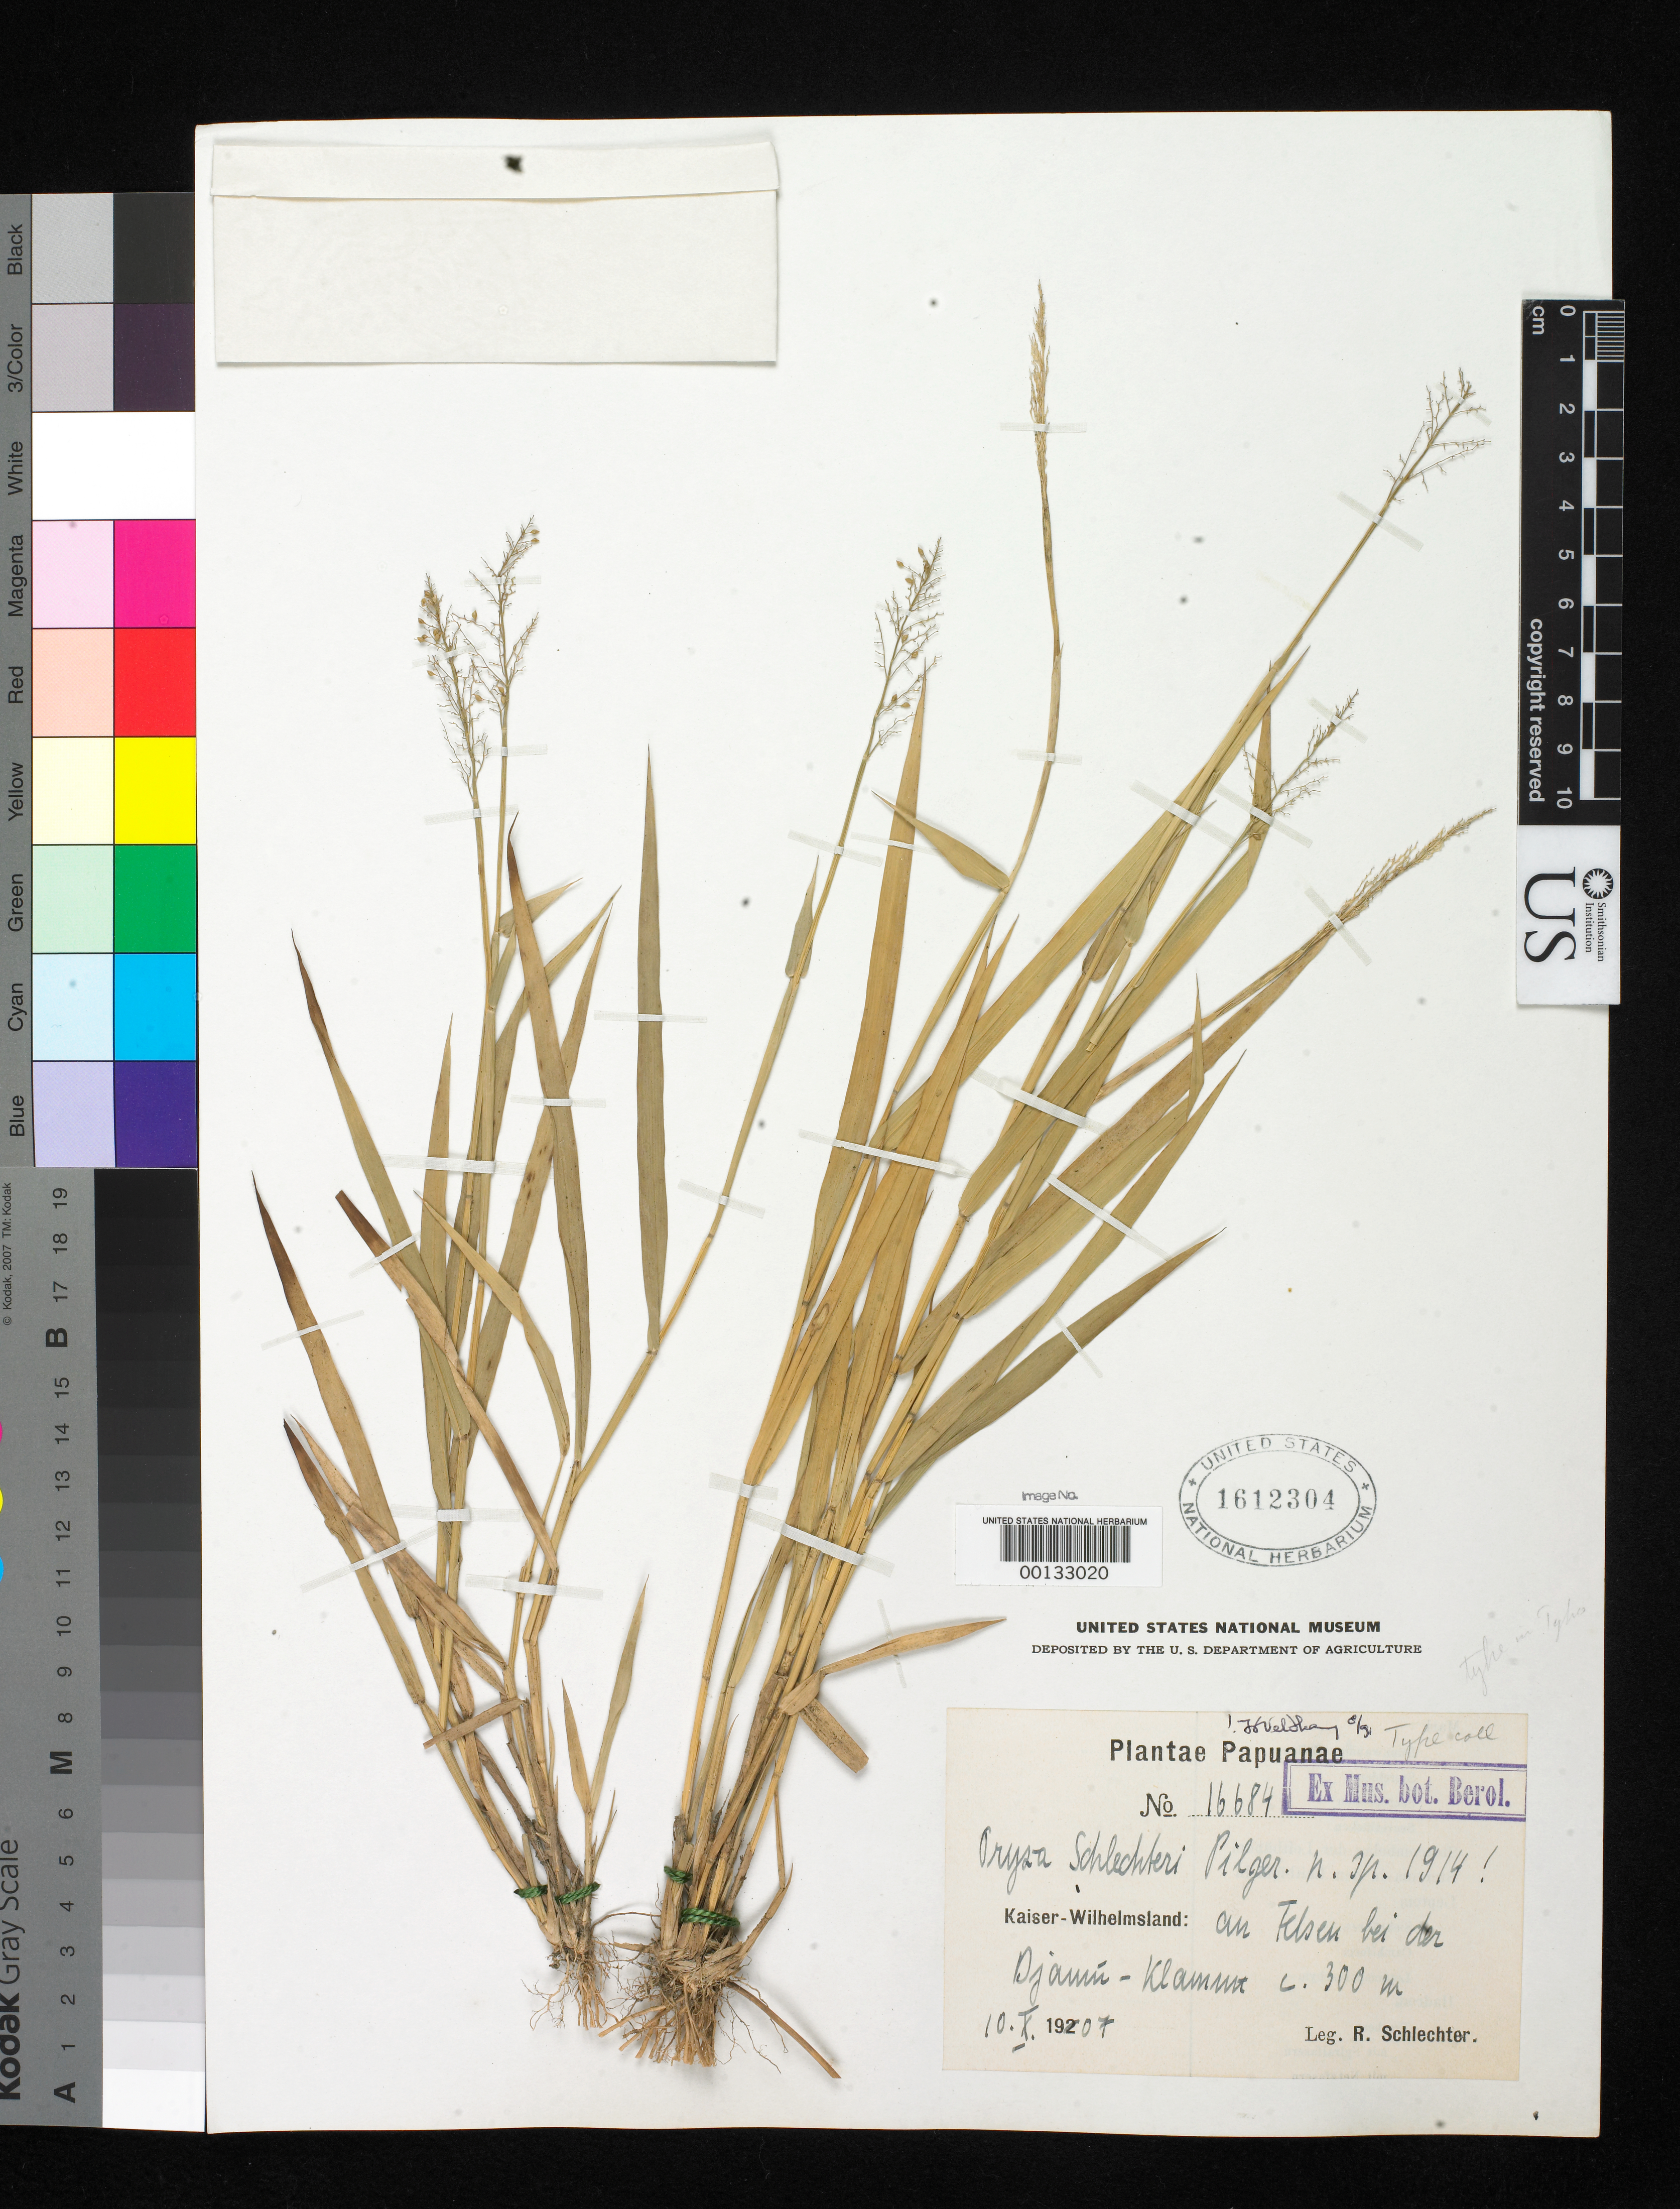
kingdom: Plantae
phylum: Tracheophyta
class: Liliopsida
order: Poales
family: Poaceae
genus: Oryza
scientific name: Oryza schlechteri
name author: Pilg.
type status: Isotype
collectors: F. R. R. Schlechter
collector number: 16684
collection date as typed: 10 Oct 1907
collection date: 1907-10-10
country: Papua New Guinea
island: New Guinea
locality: Kaiser Wilhelmsland.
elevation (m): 300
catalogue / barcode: US 1612304